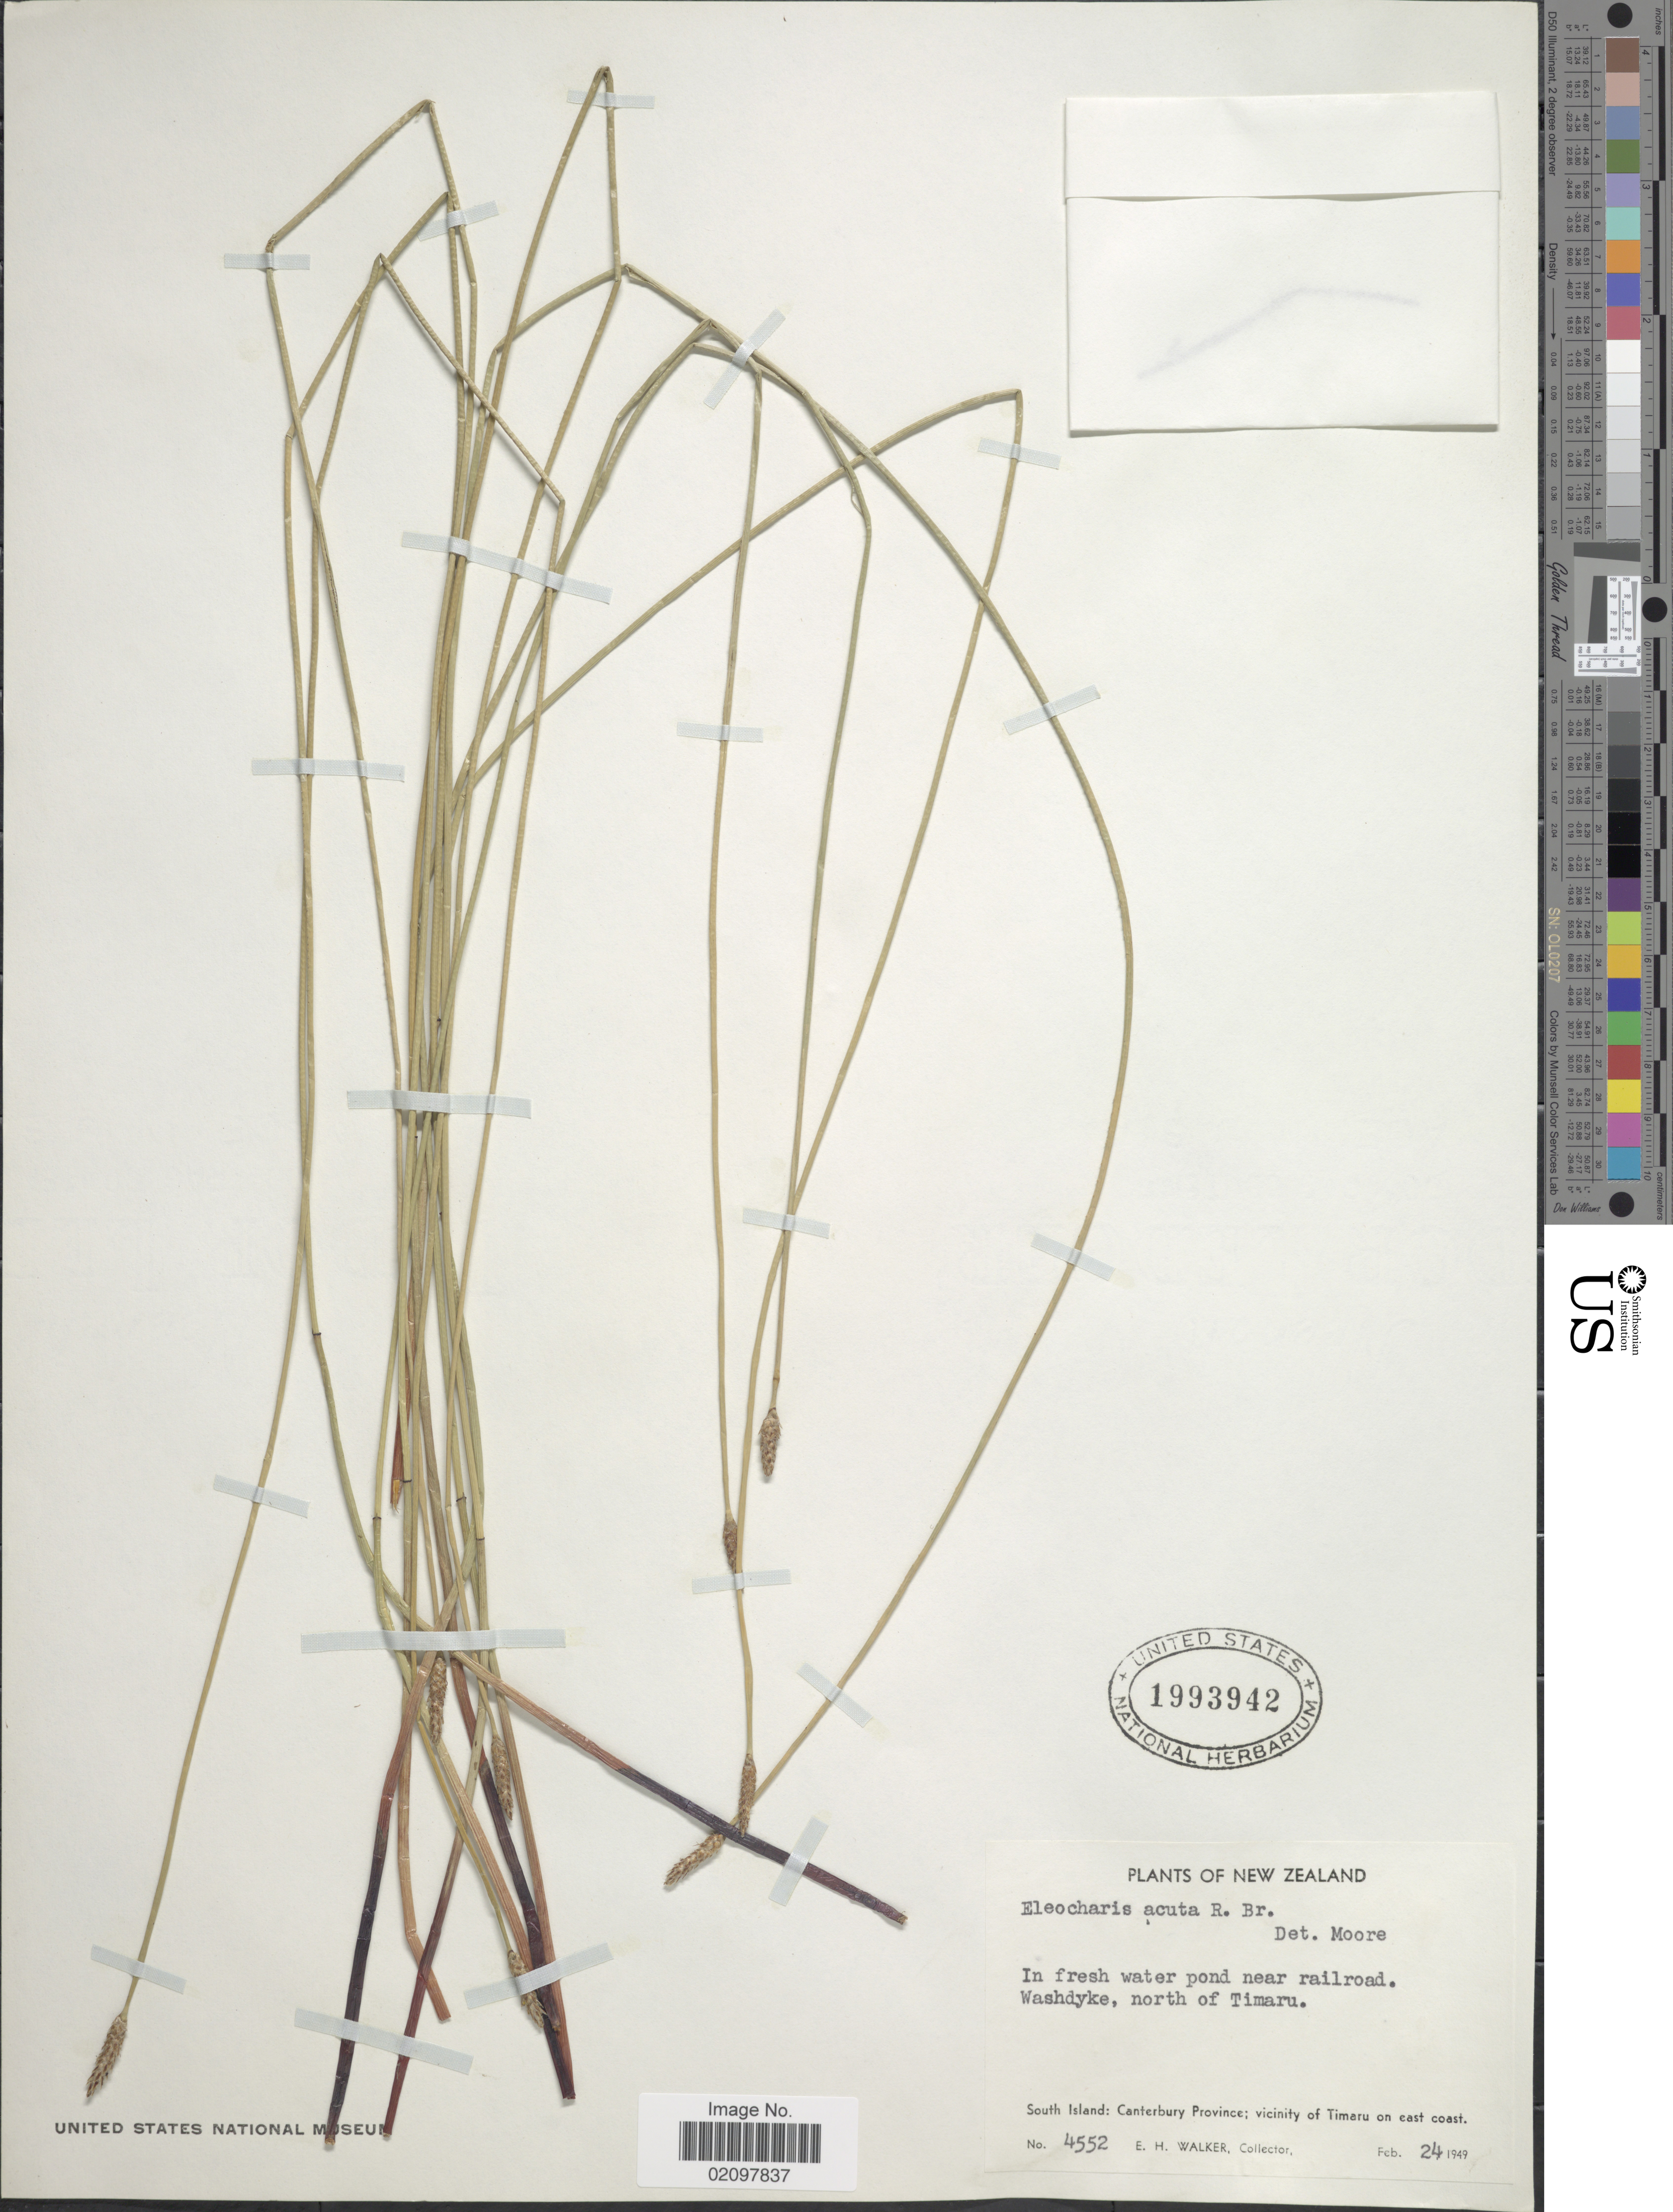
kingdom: Plantae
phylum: Tracheophyta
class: Liliopsida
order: Poales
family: Cyperaceae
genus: Eleocharis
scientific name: Eleocharis acuta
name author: R. Br.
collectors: E. H. Walker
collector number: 4552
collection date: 1949-02-24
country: New Zealand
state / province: Canterbury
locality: In fresh water pond near railroad. Washdyke, north of Timaru. South Island: Canterbury Province; vicinity of Timaru on east coast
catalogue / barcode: US 1993942